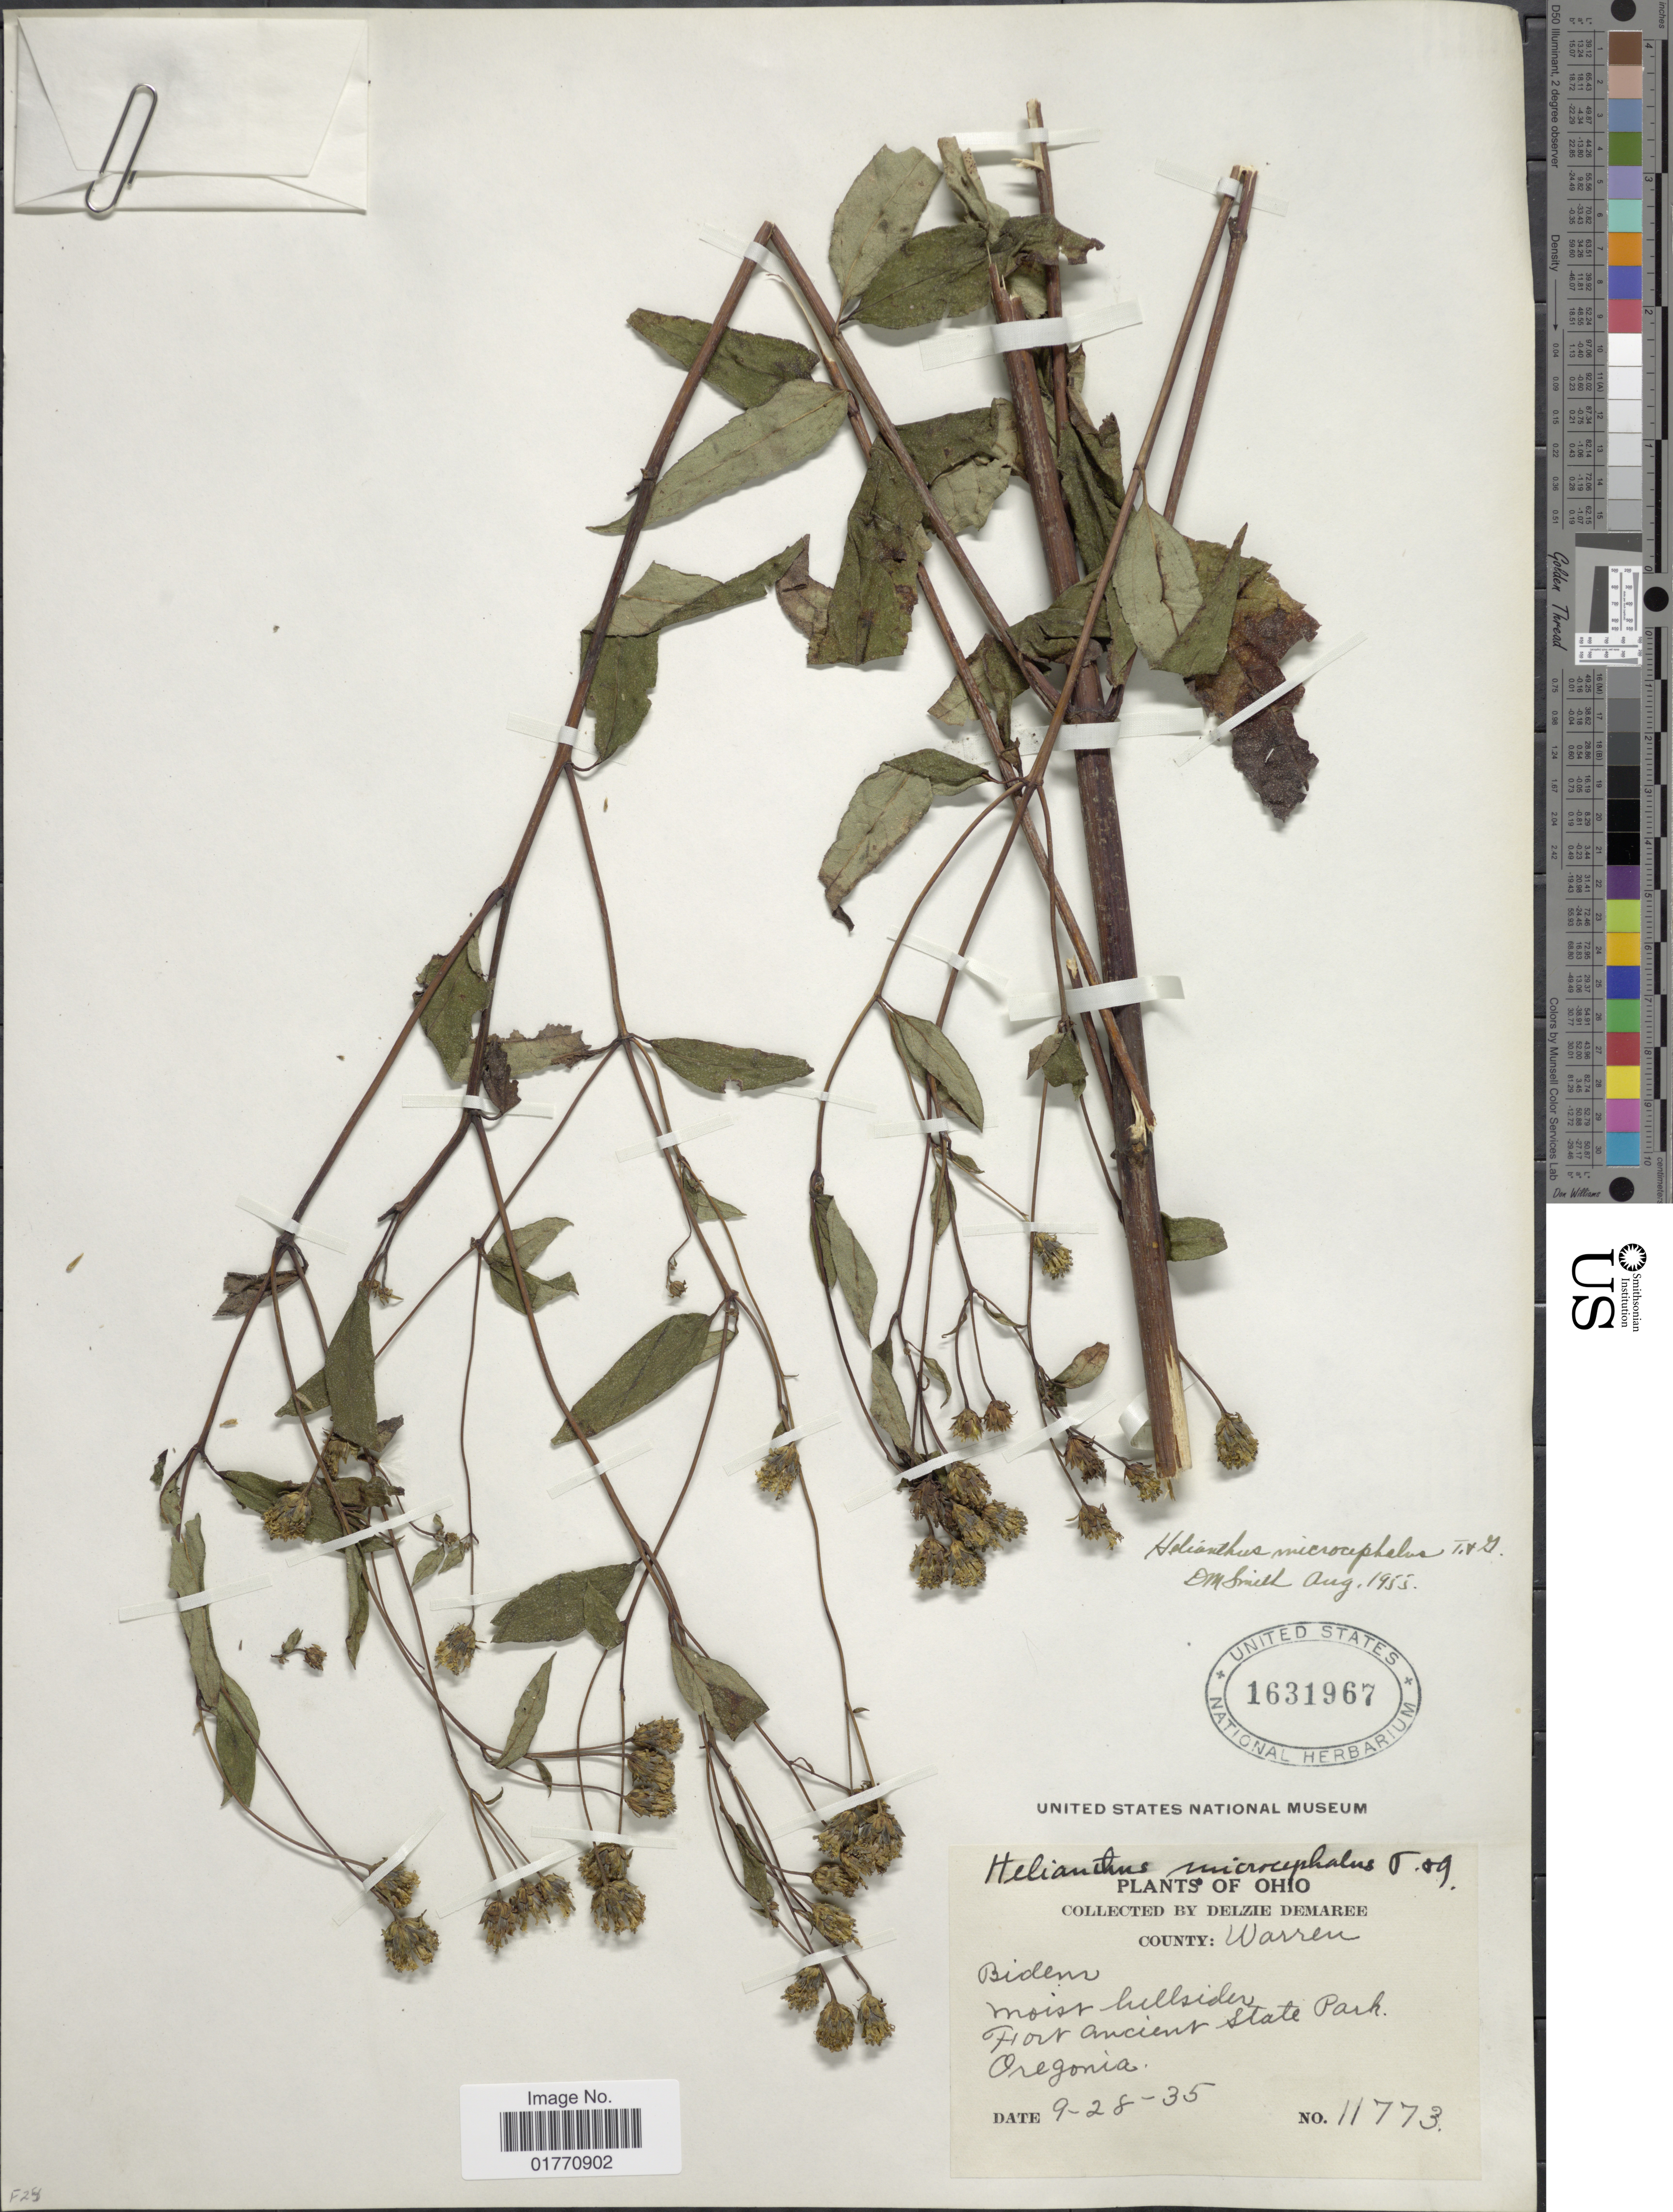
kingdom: Plantae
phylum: Tracheophyta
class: Magnoliopsida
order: Asterales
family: Asteraceae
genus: Helianthus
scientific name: Helianthus microcephalus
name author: Torr. & A. Gray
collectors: D. Demaree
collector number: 11773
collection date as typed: Transcribed d/m/y: 28/9/35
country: United States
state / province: Ohio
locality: County: Warren, moist hillsides, Fort Ancient State Park, Oregonia.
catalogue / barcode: US 1631967